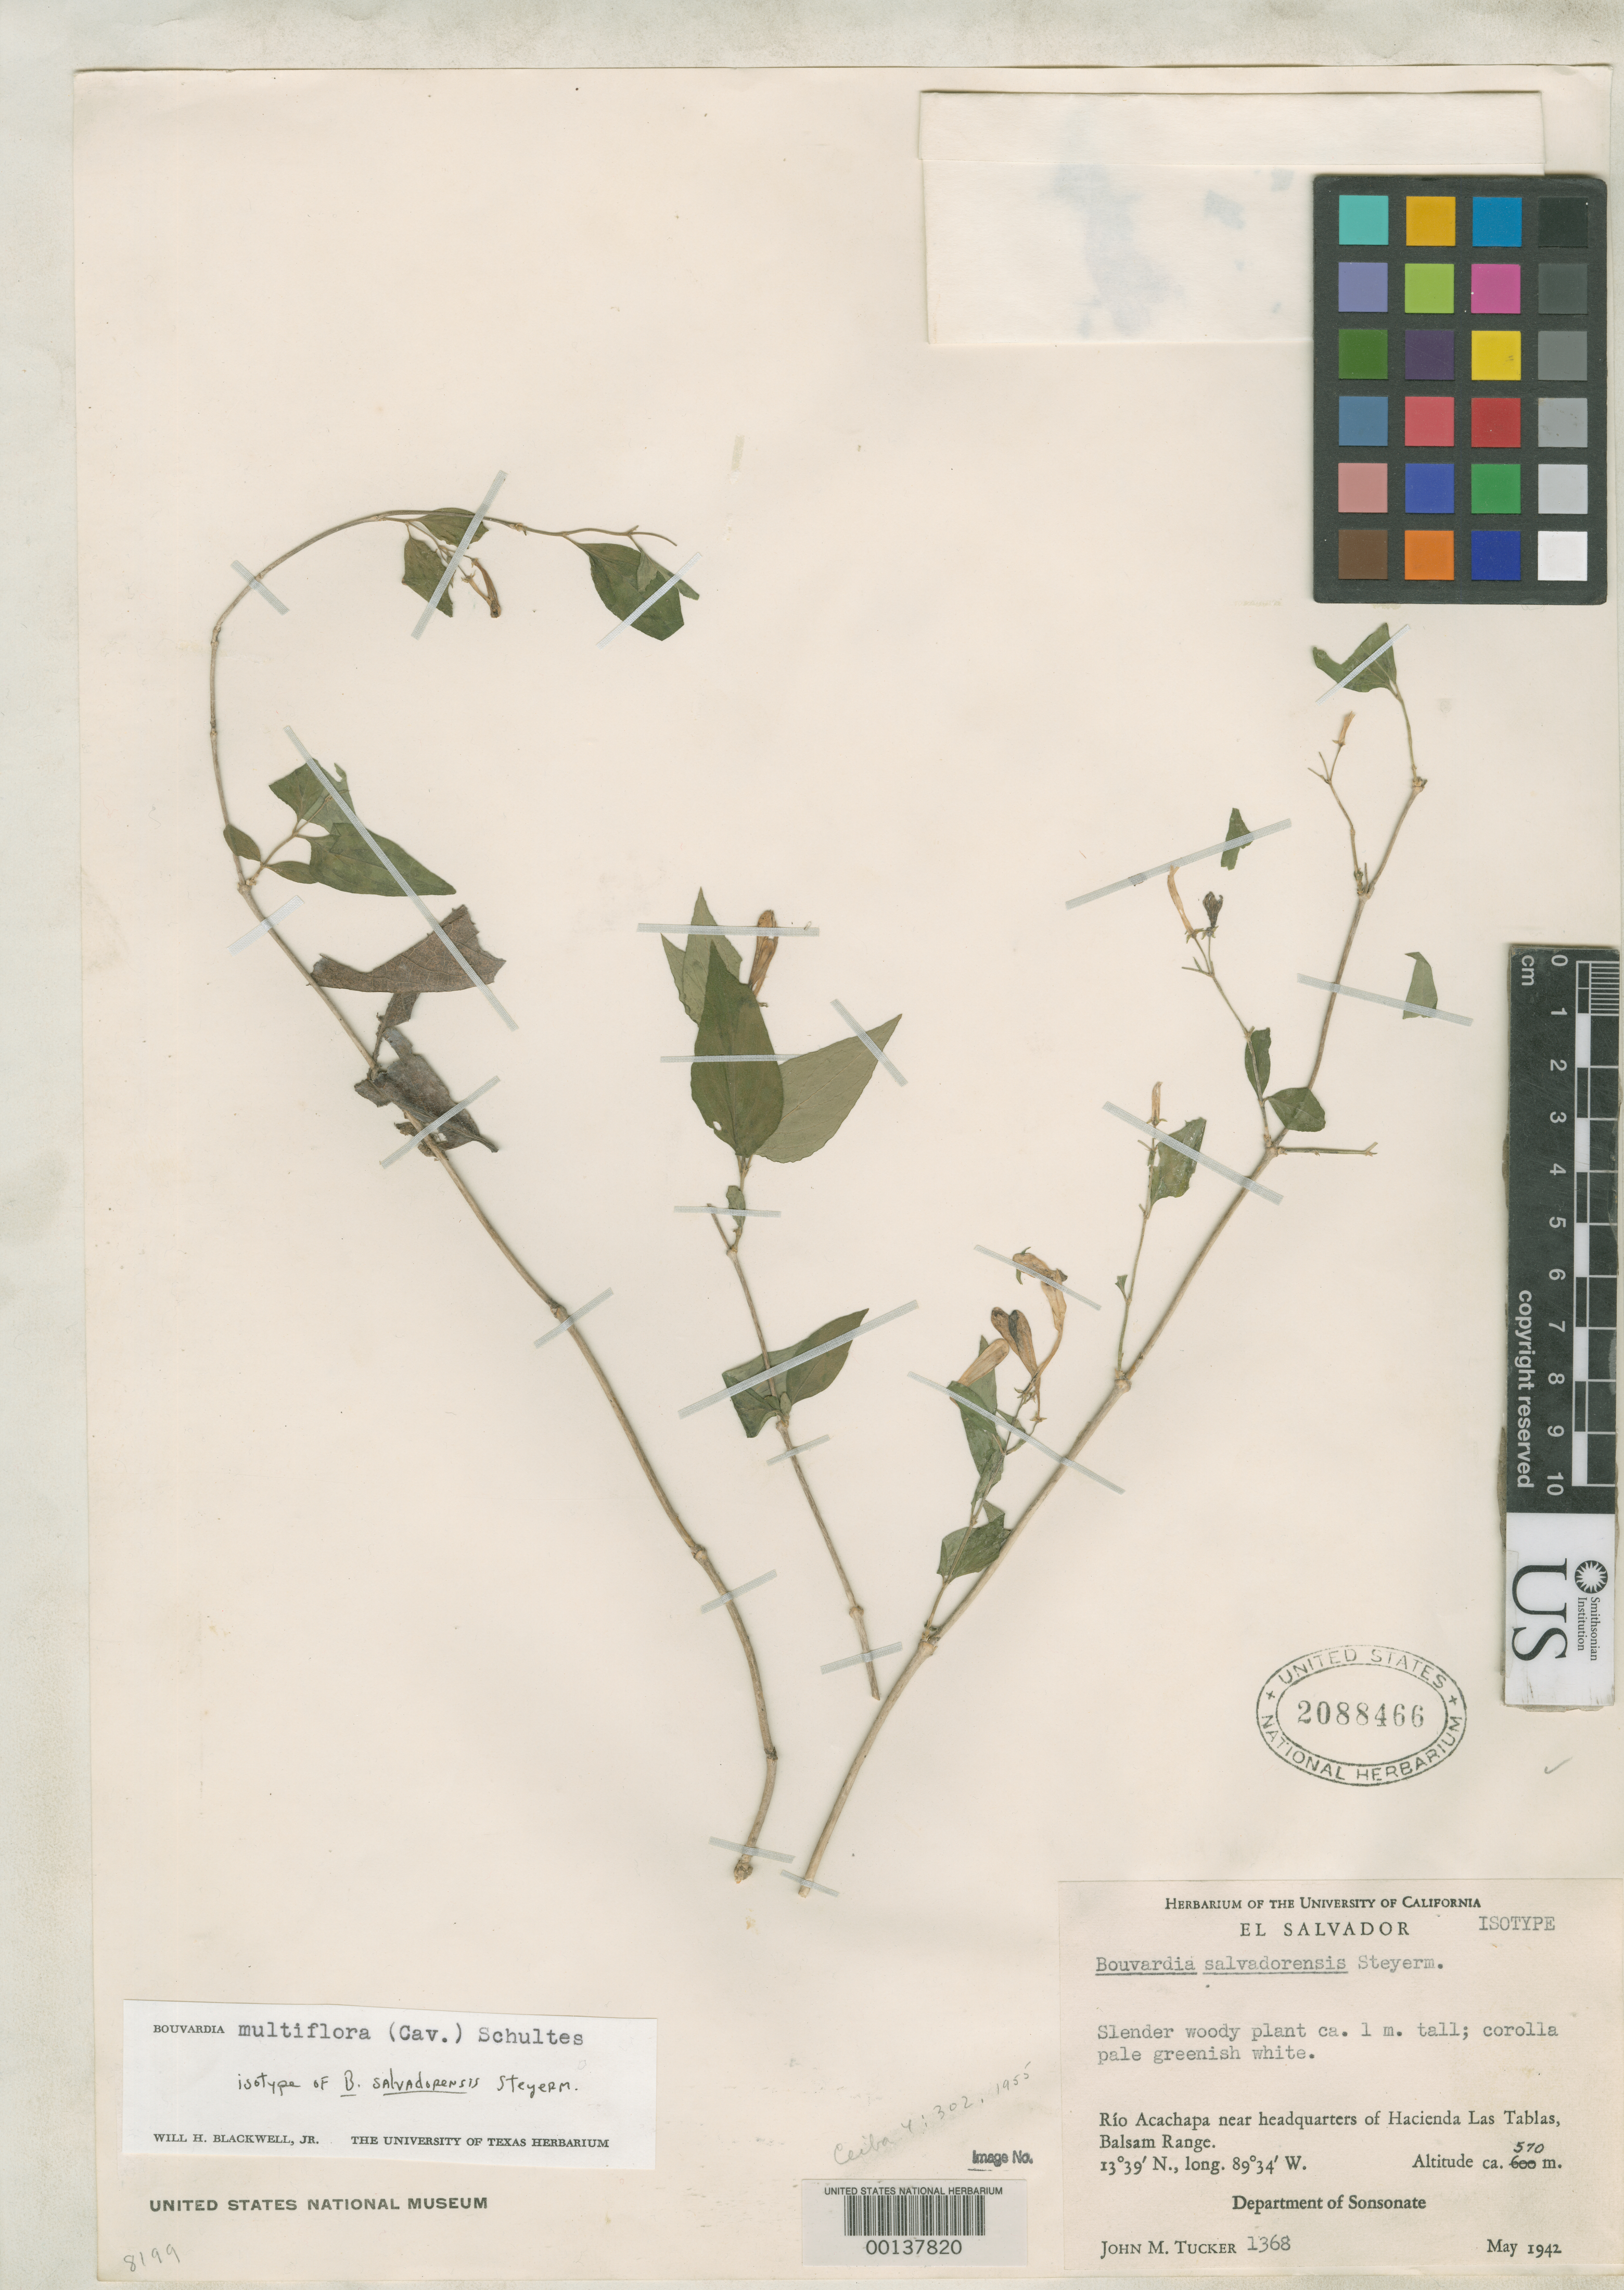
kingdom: Plantae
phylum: Tracheophyta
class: Magnoliopsida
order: Gentianales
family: Rubiaceae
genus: Bouvardia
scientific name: Bouvardia salvadorensis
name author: Steyerm.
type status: Isotype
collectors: J. M. Tucker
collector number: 1368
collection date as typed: May 1942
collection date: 1942-05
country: El Salvador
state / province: Sonsonate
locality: Bank of Rio Acachapa.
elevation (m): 630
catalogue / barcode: US 2088466